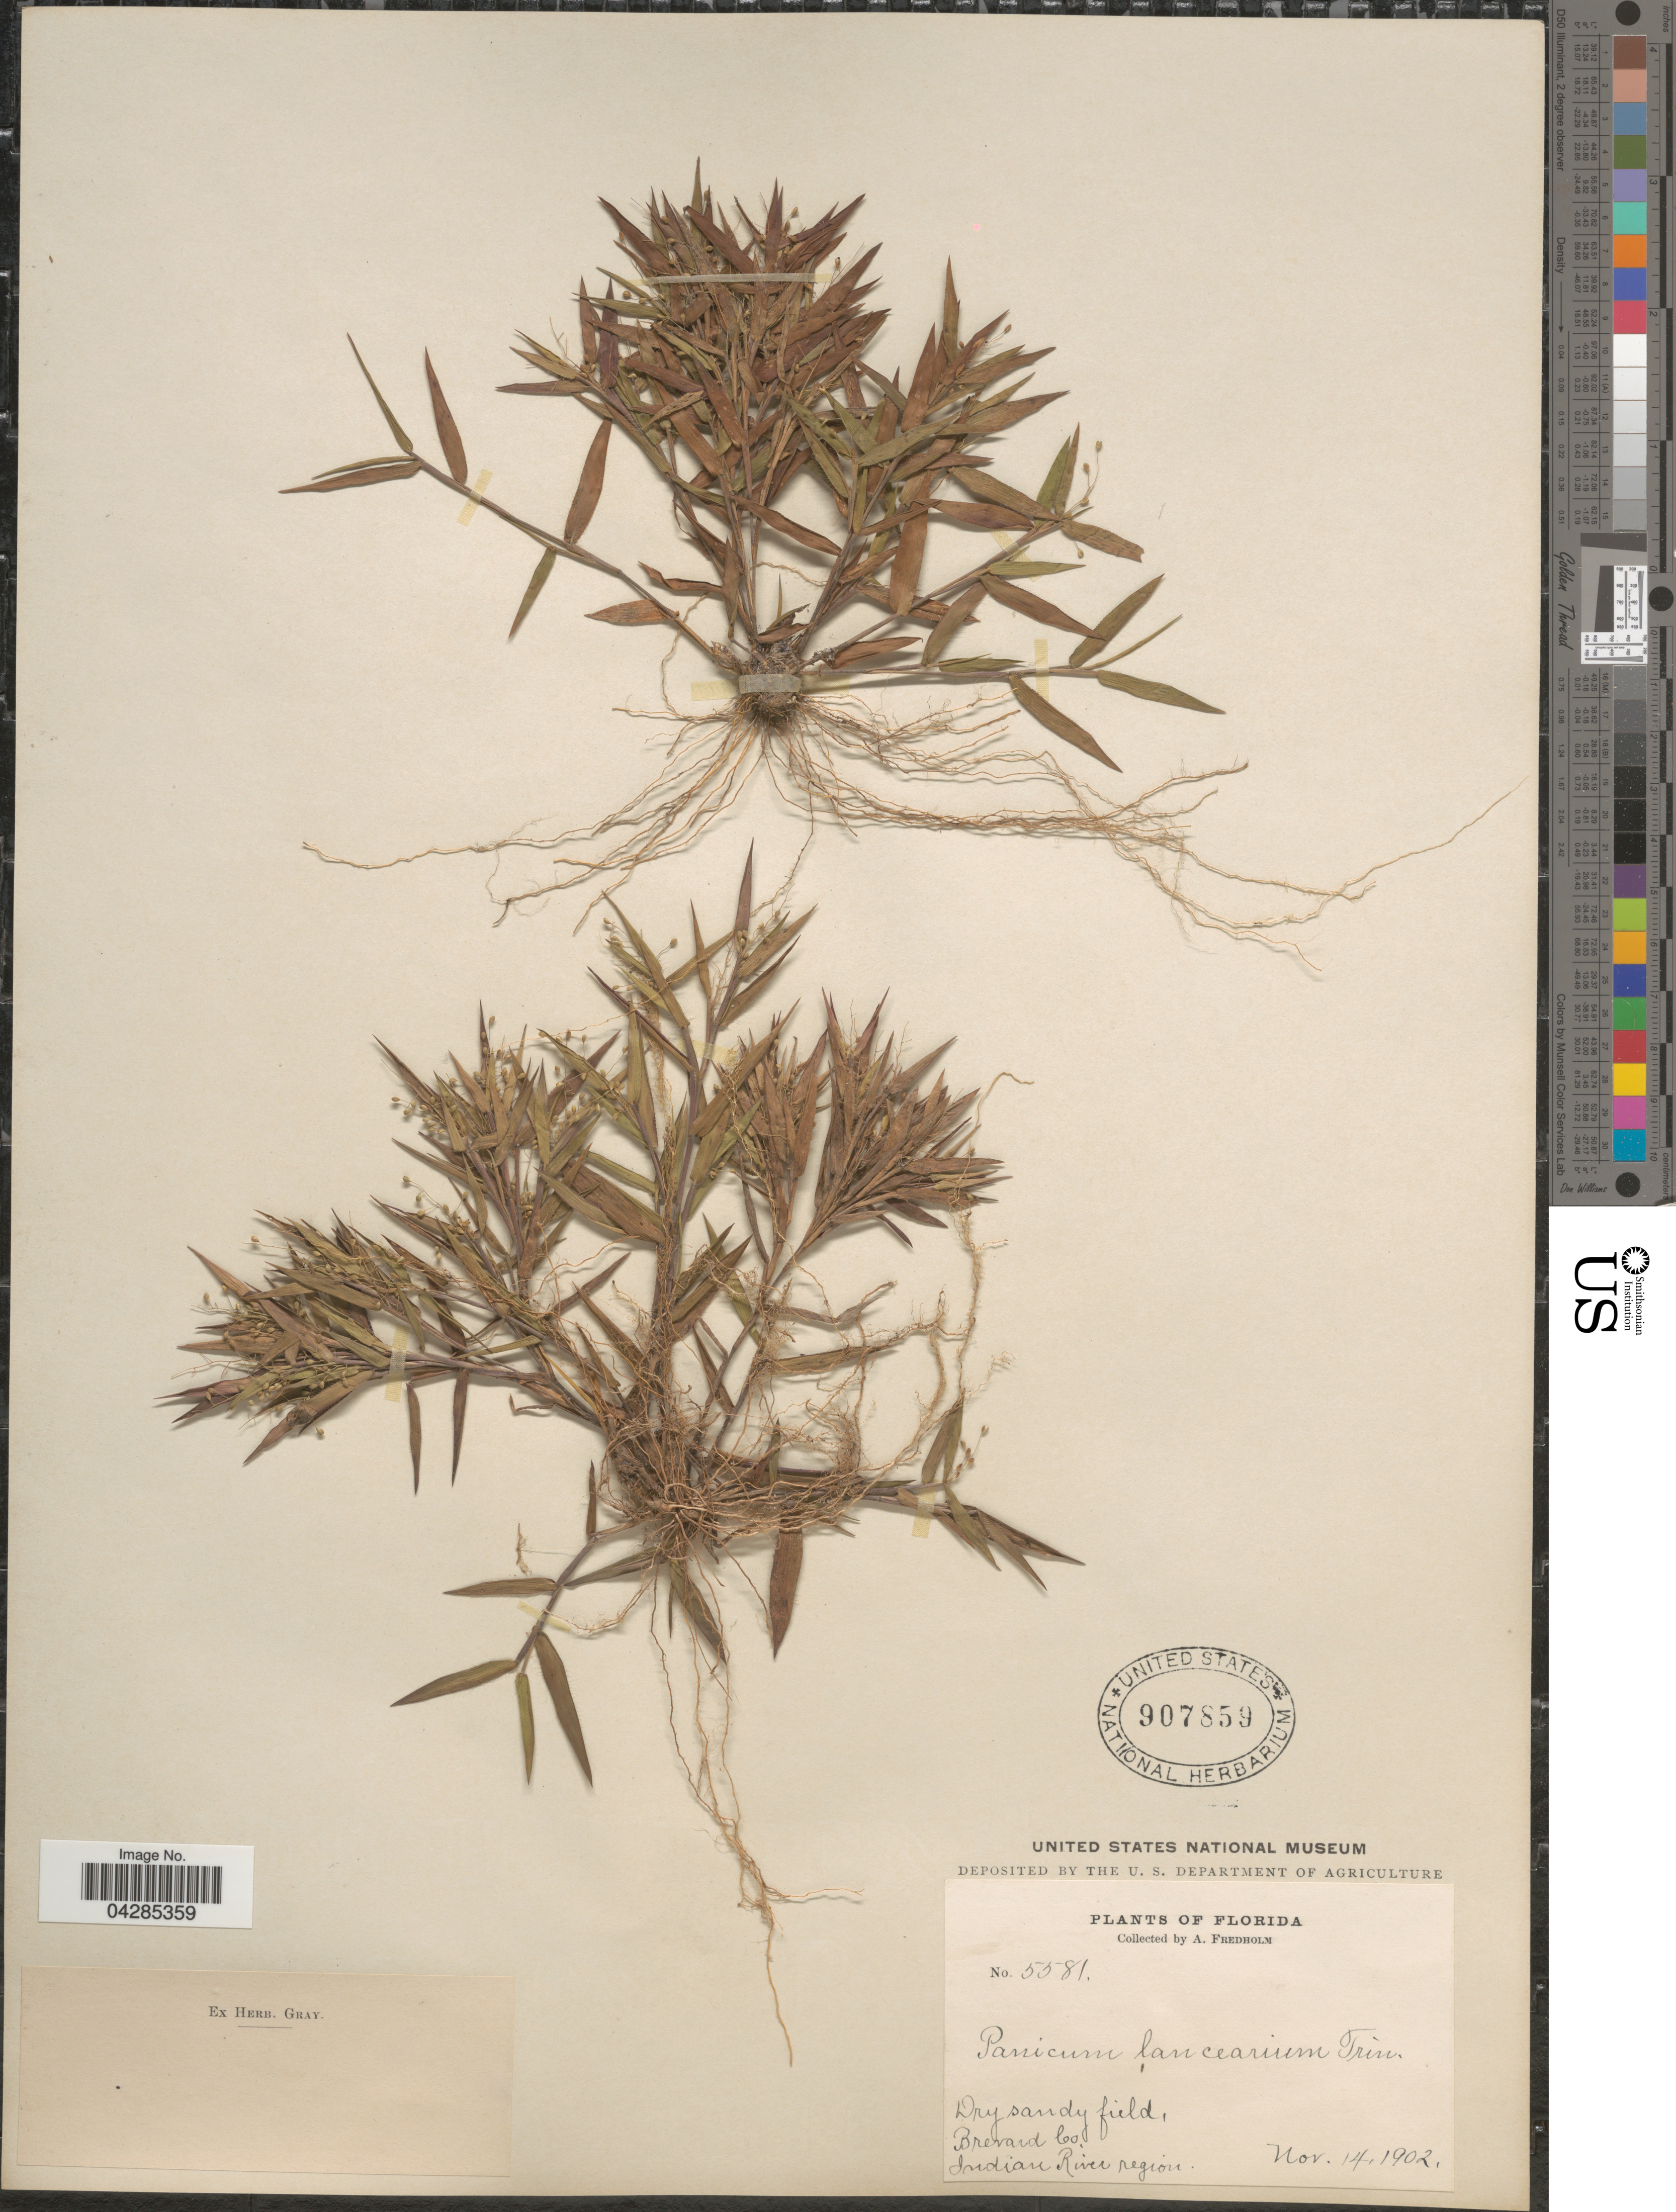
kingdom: Plantae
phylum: Tracheophyta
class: Liliopsida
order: Poales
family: Poaceae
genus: Dichanthelium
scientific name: Dichanthelium portoricense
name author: (Desv. ex Ham.) B.F. Hansen & Wunderlin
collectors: A. Fredholm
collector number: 5581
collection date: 1902-11-14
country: United States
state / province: Florida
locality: Dry sandy field, Brevard Co. Indian River region.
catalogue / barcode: US 907859